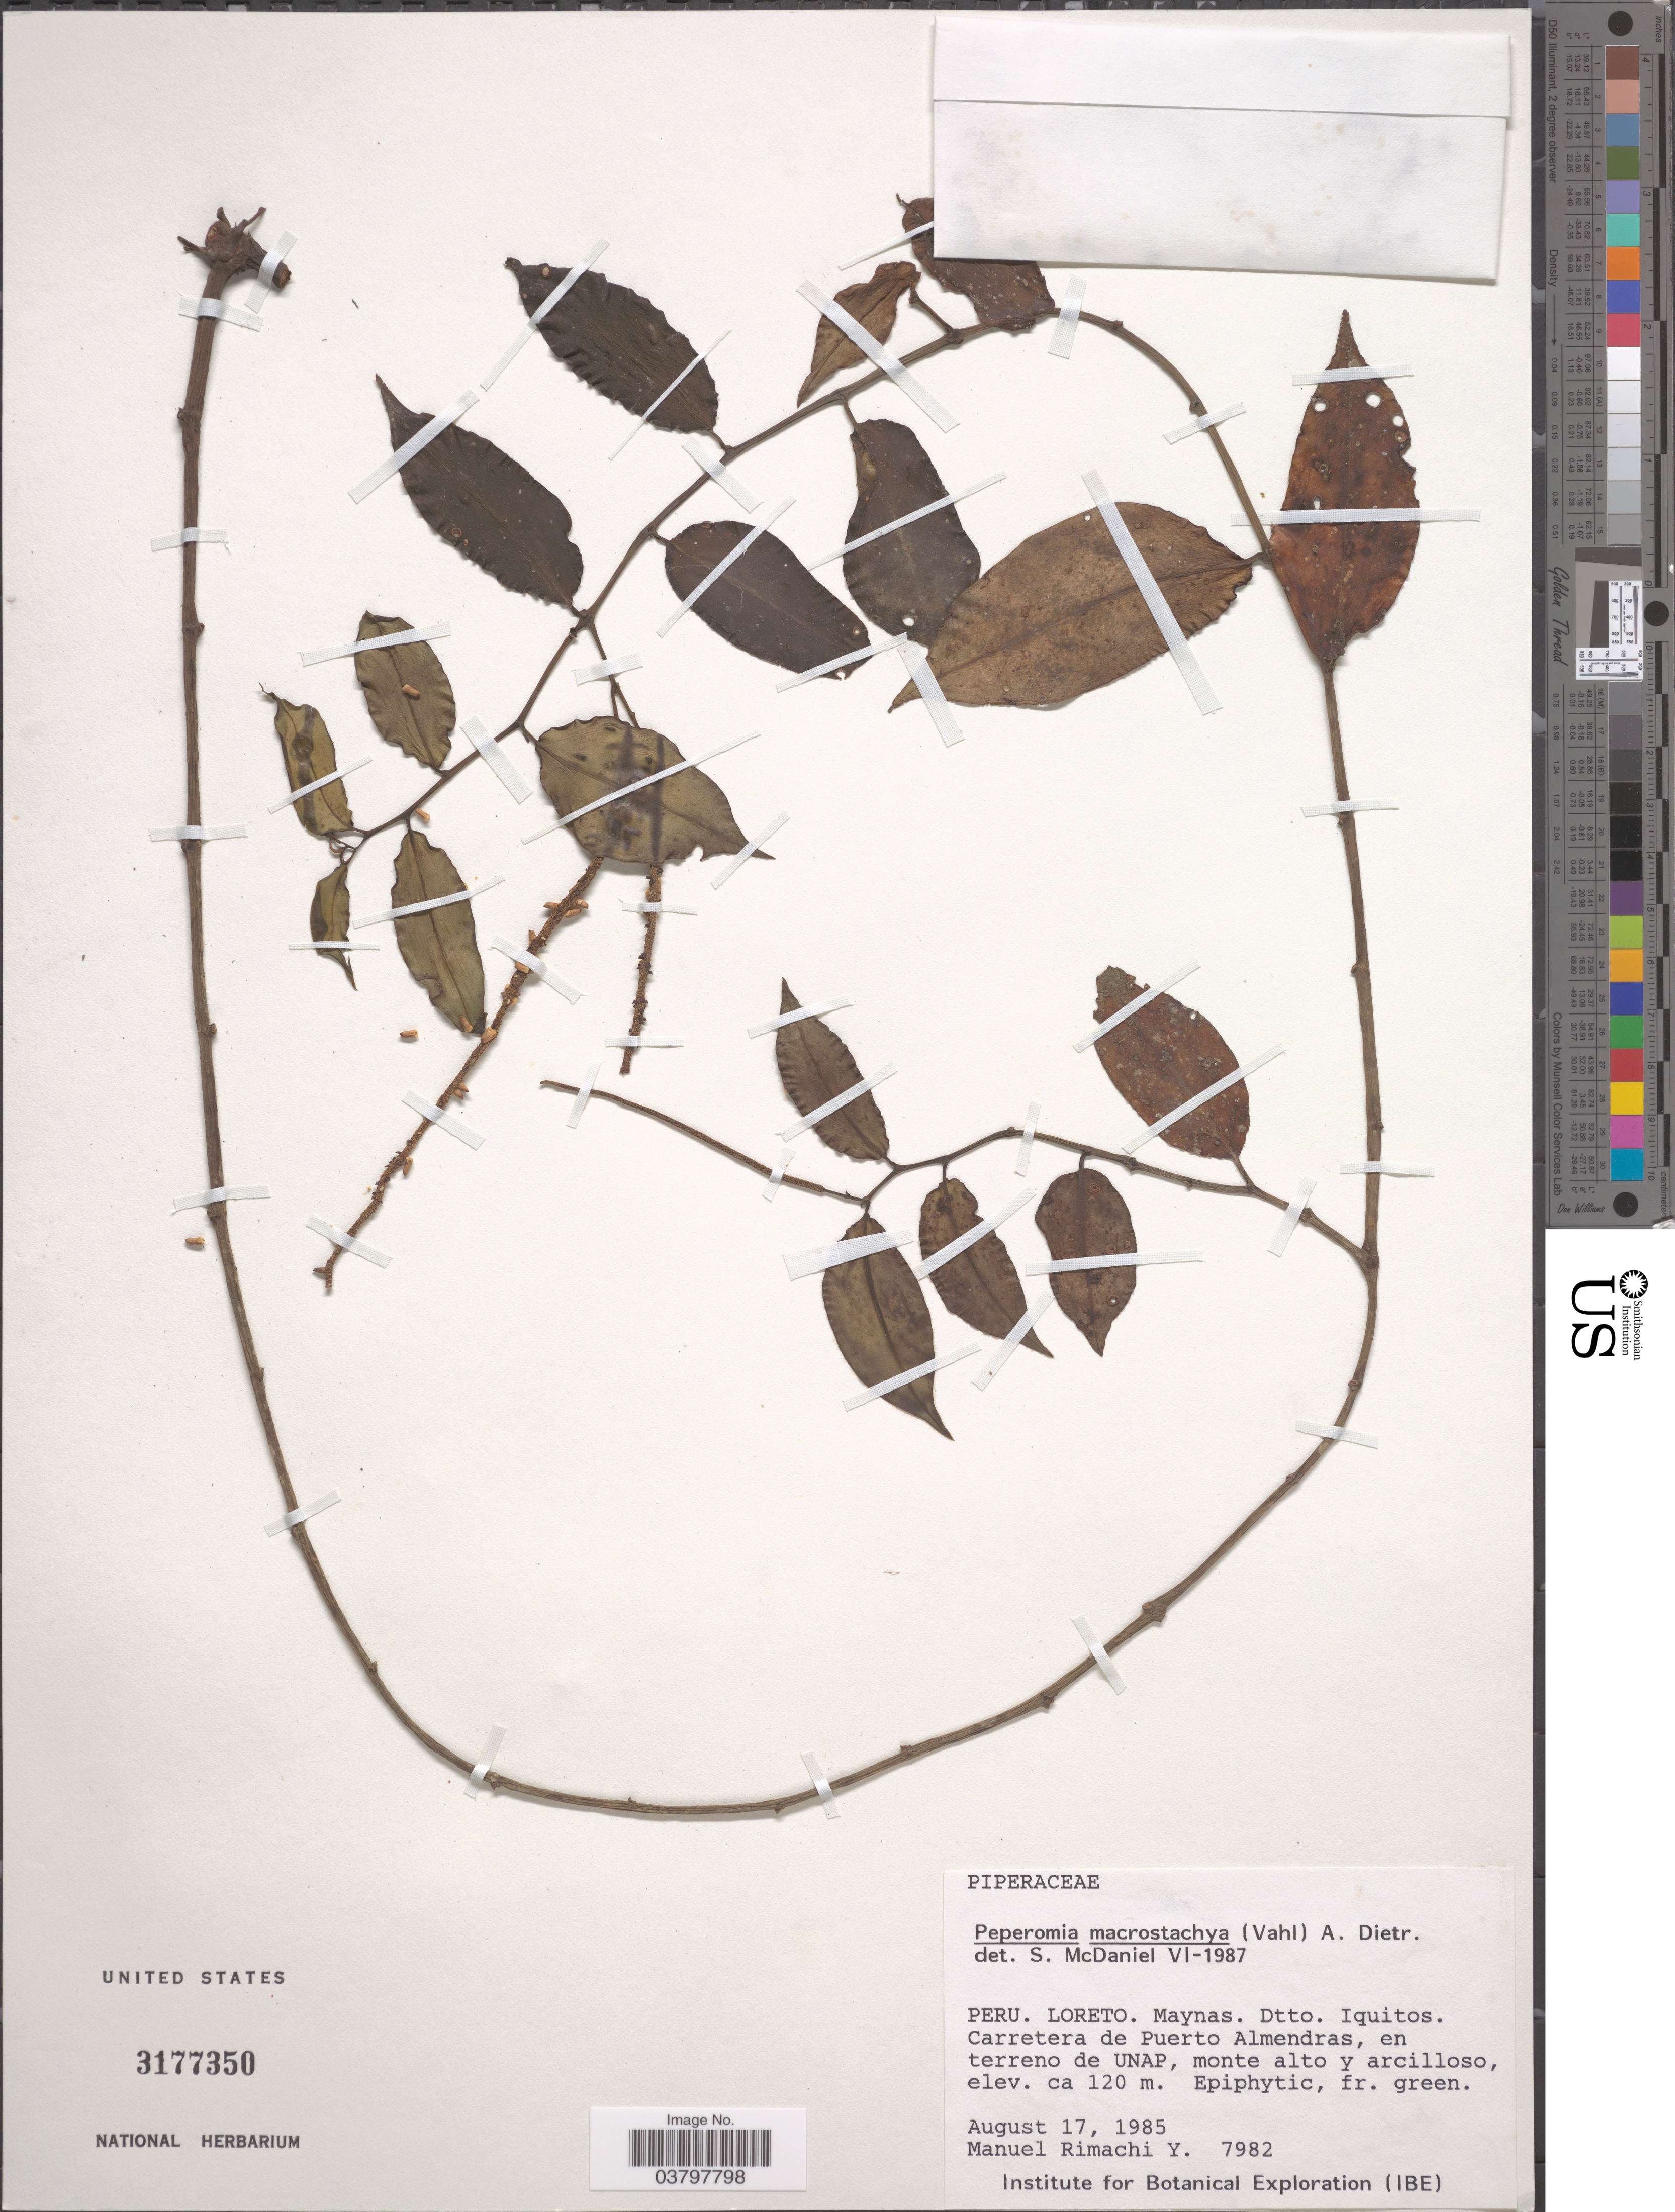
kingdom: Plantae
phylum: Tracheophyta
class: Magnoliopsida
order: Piperales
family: Piperaceae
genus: Peperomia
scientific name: Peperomia macrostachya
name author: (Vahl) A. Dietr.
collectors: M. Rimachi Y.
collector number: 7982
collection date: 1985-08-17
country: Peru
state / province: Loreto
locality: Maynas. Dtto. Iquitos. Carretera de Puerto Almendras, en terreno de UNAP, monte alto y arcilloso.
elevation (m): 120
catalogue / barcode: US 3177350